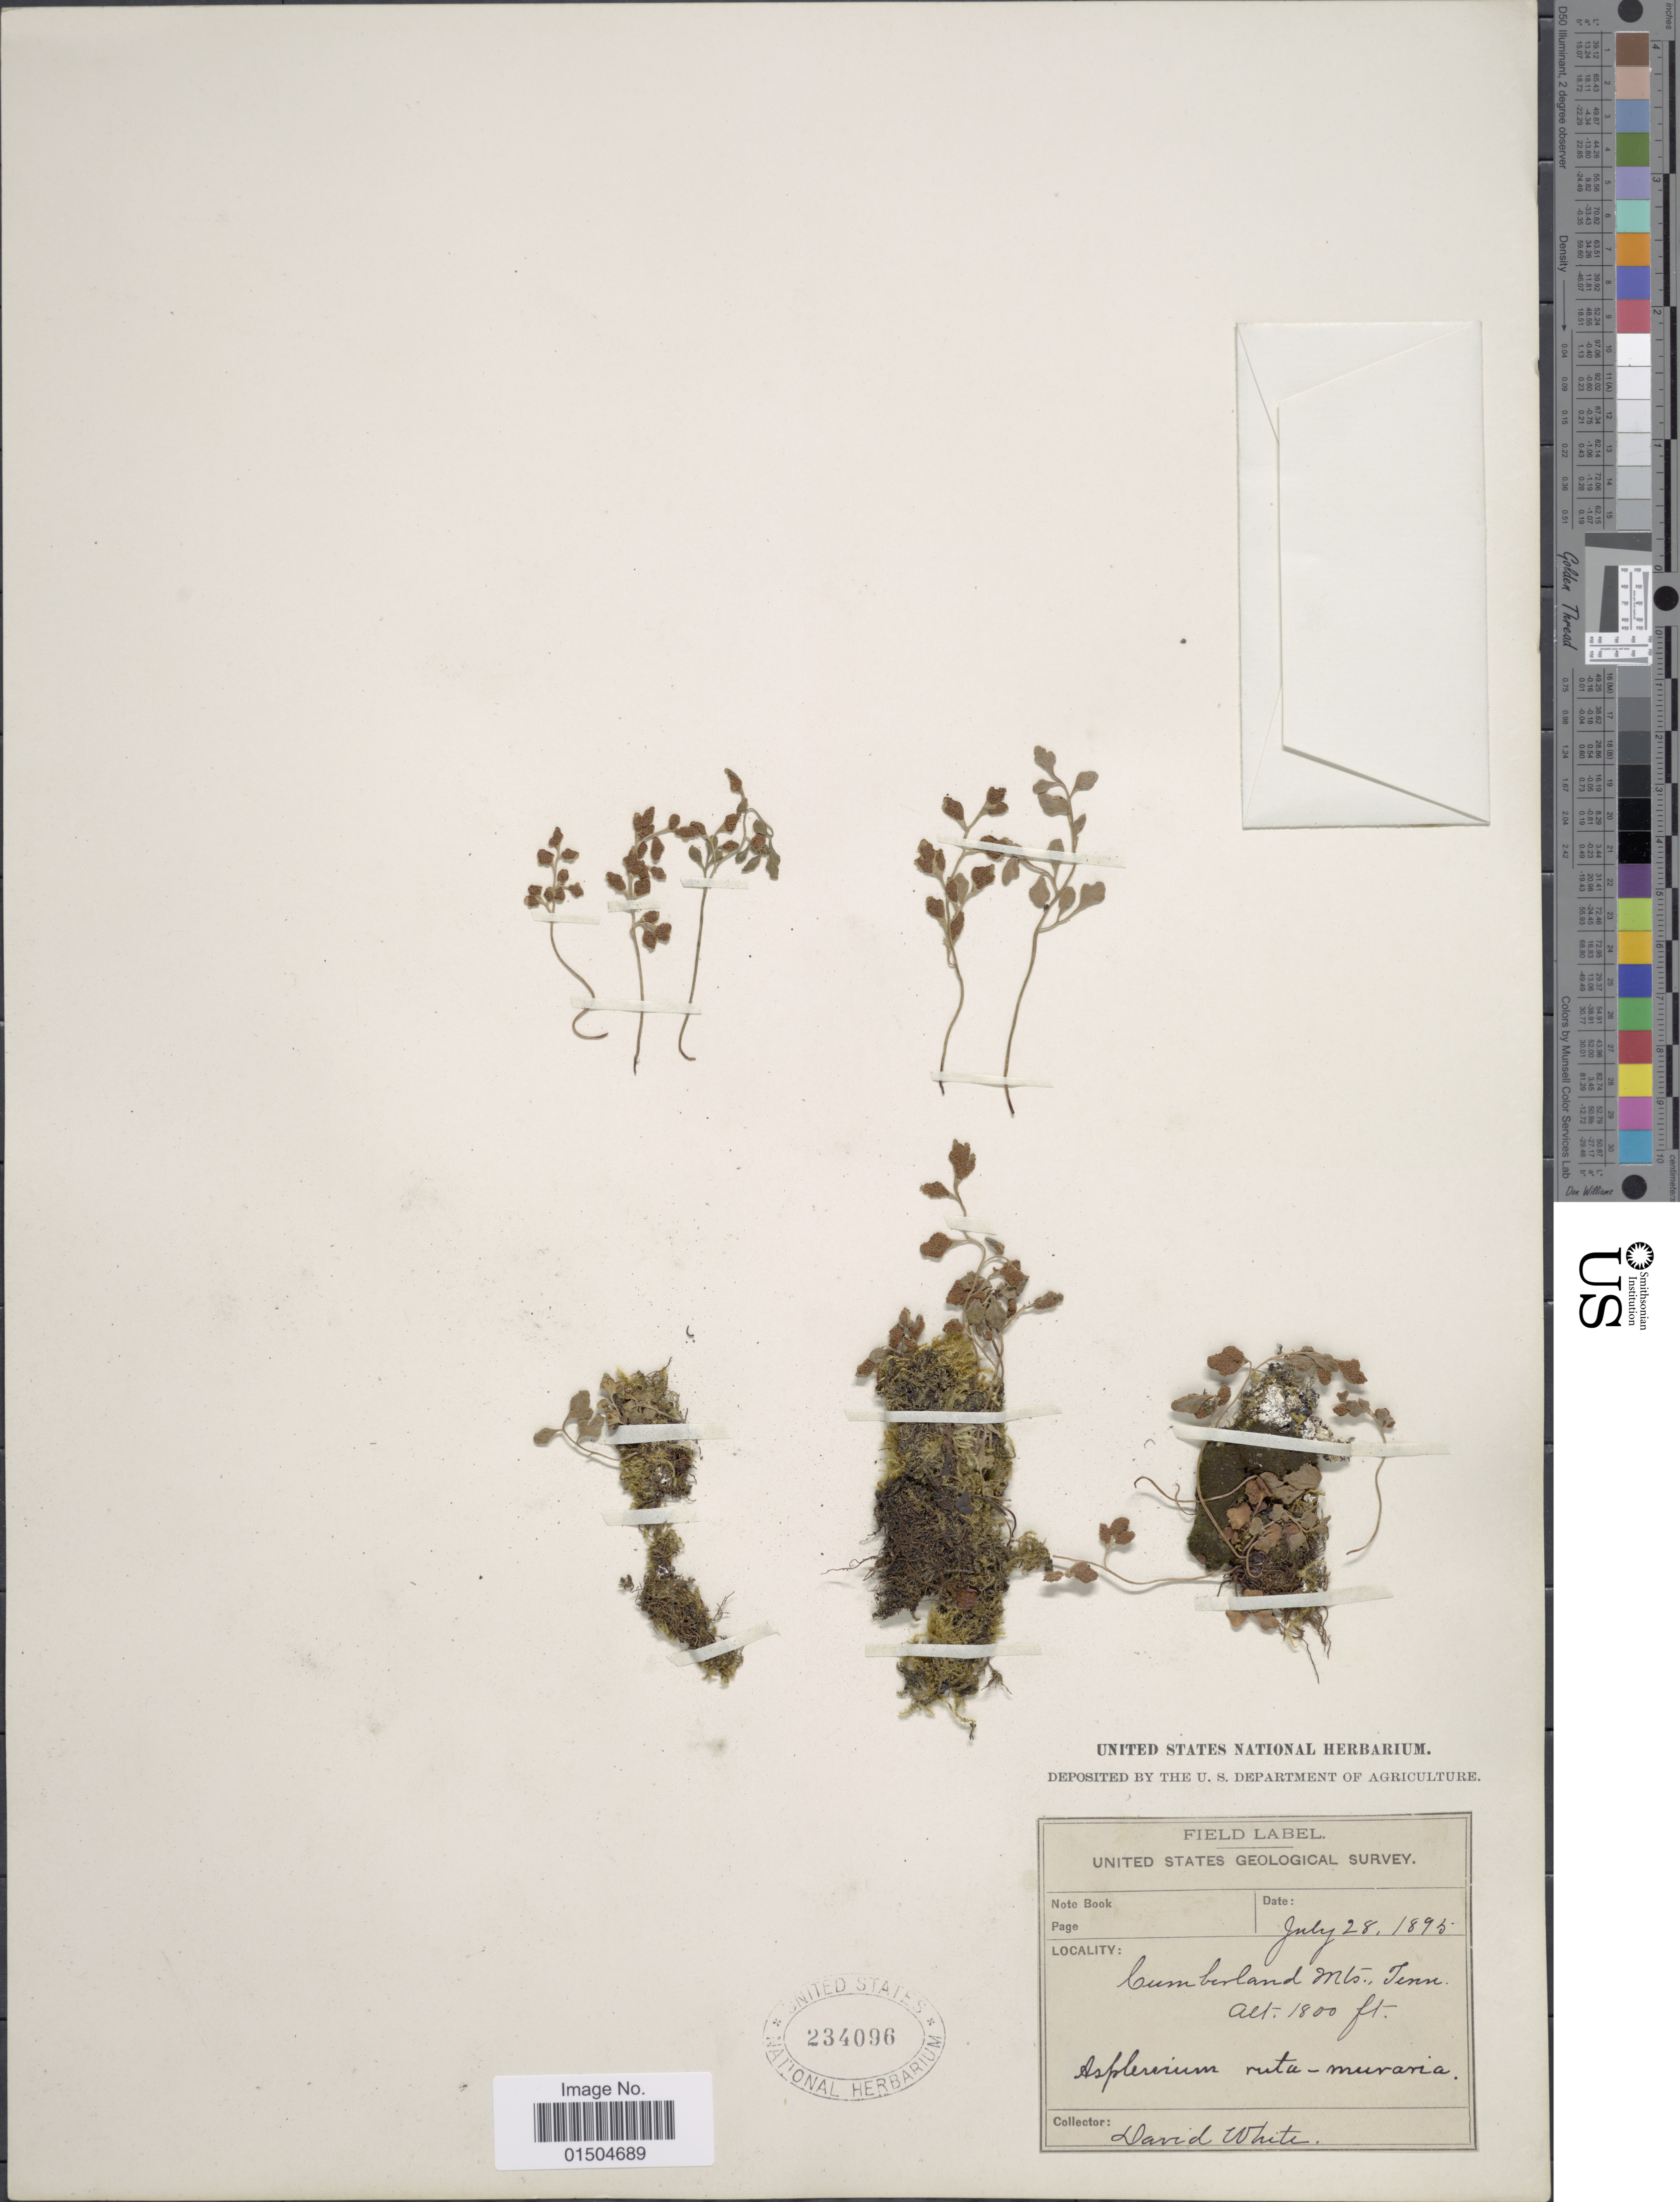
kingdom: Plantae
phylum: Tracheophyta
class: Polypodiopsida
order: Polypodiales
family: Aspleniaceae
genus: Asplenium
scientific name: Asplenium ruta-muraria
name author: L.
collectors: D. White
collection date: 1893-07-28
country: United States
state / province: Tennessee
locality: Cumberland Mts.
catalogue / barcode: US 234096